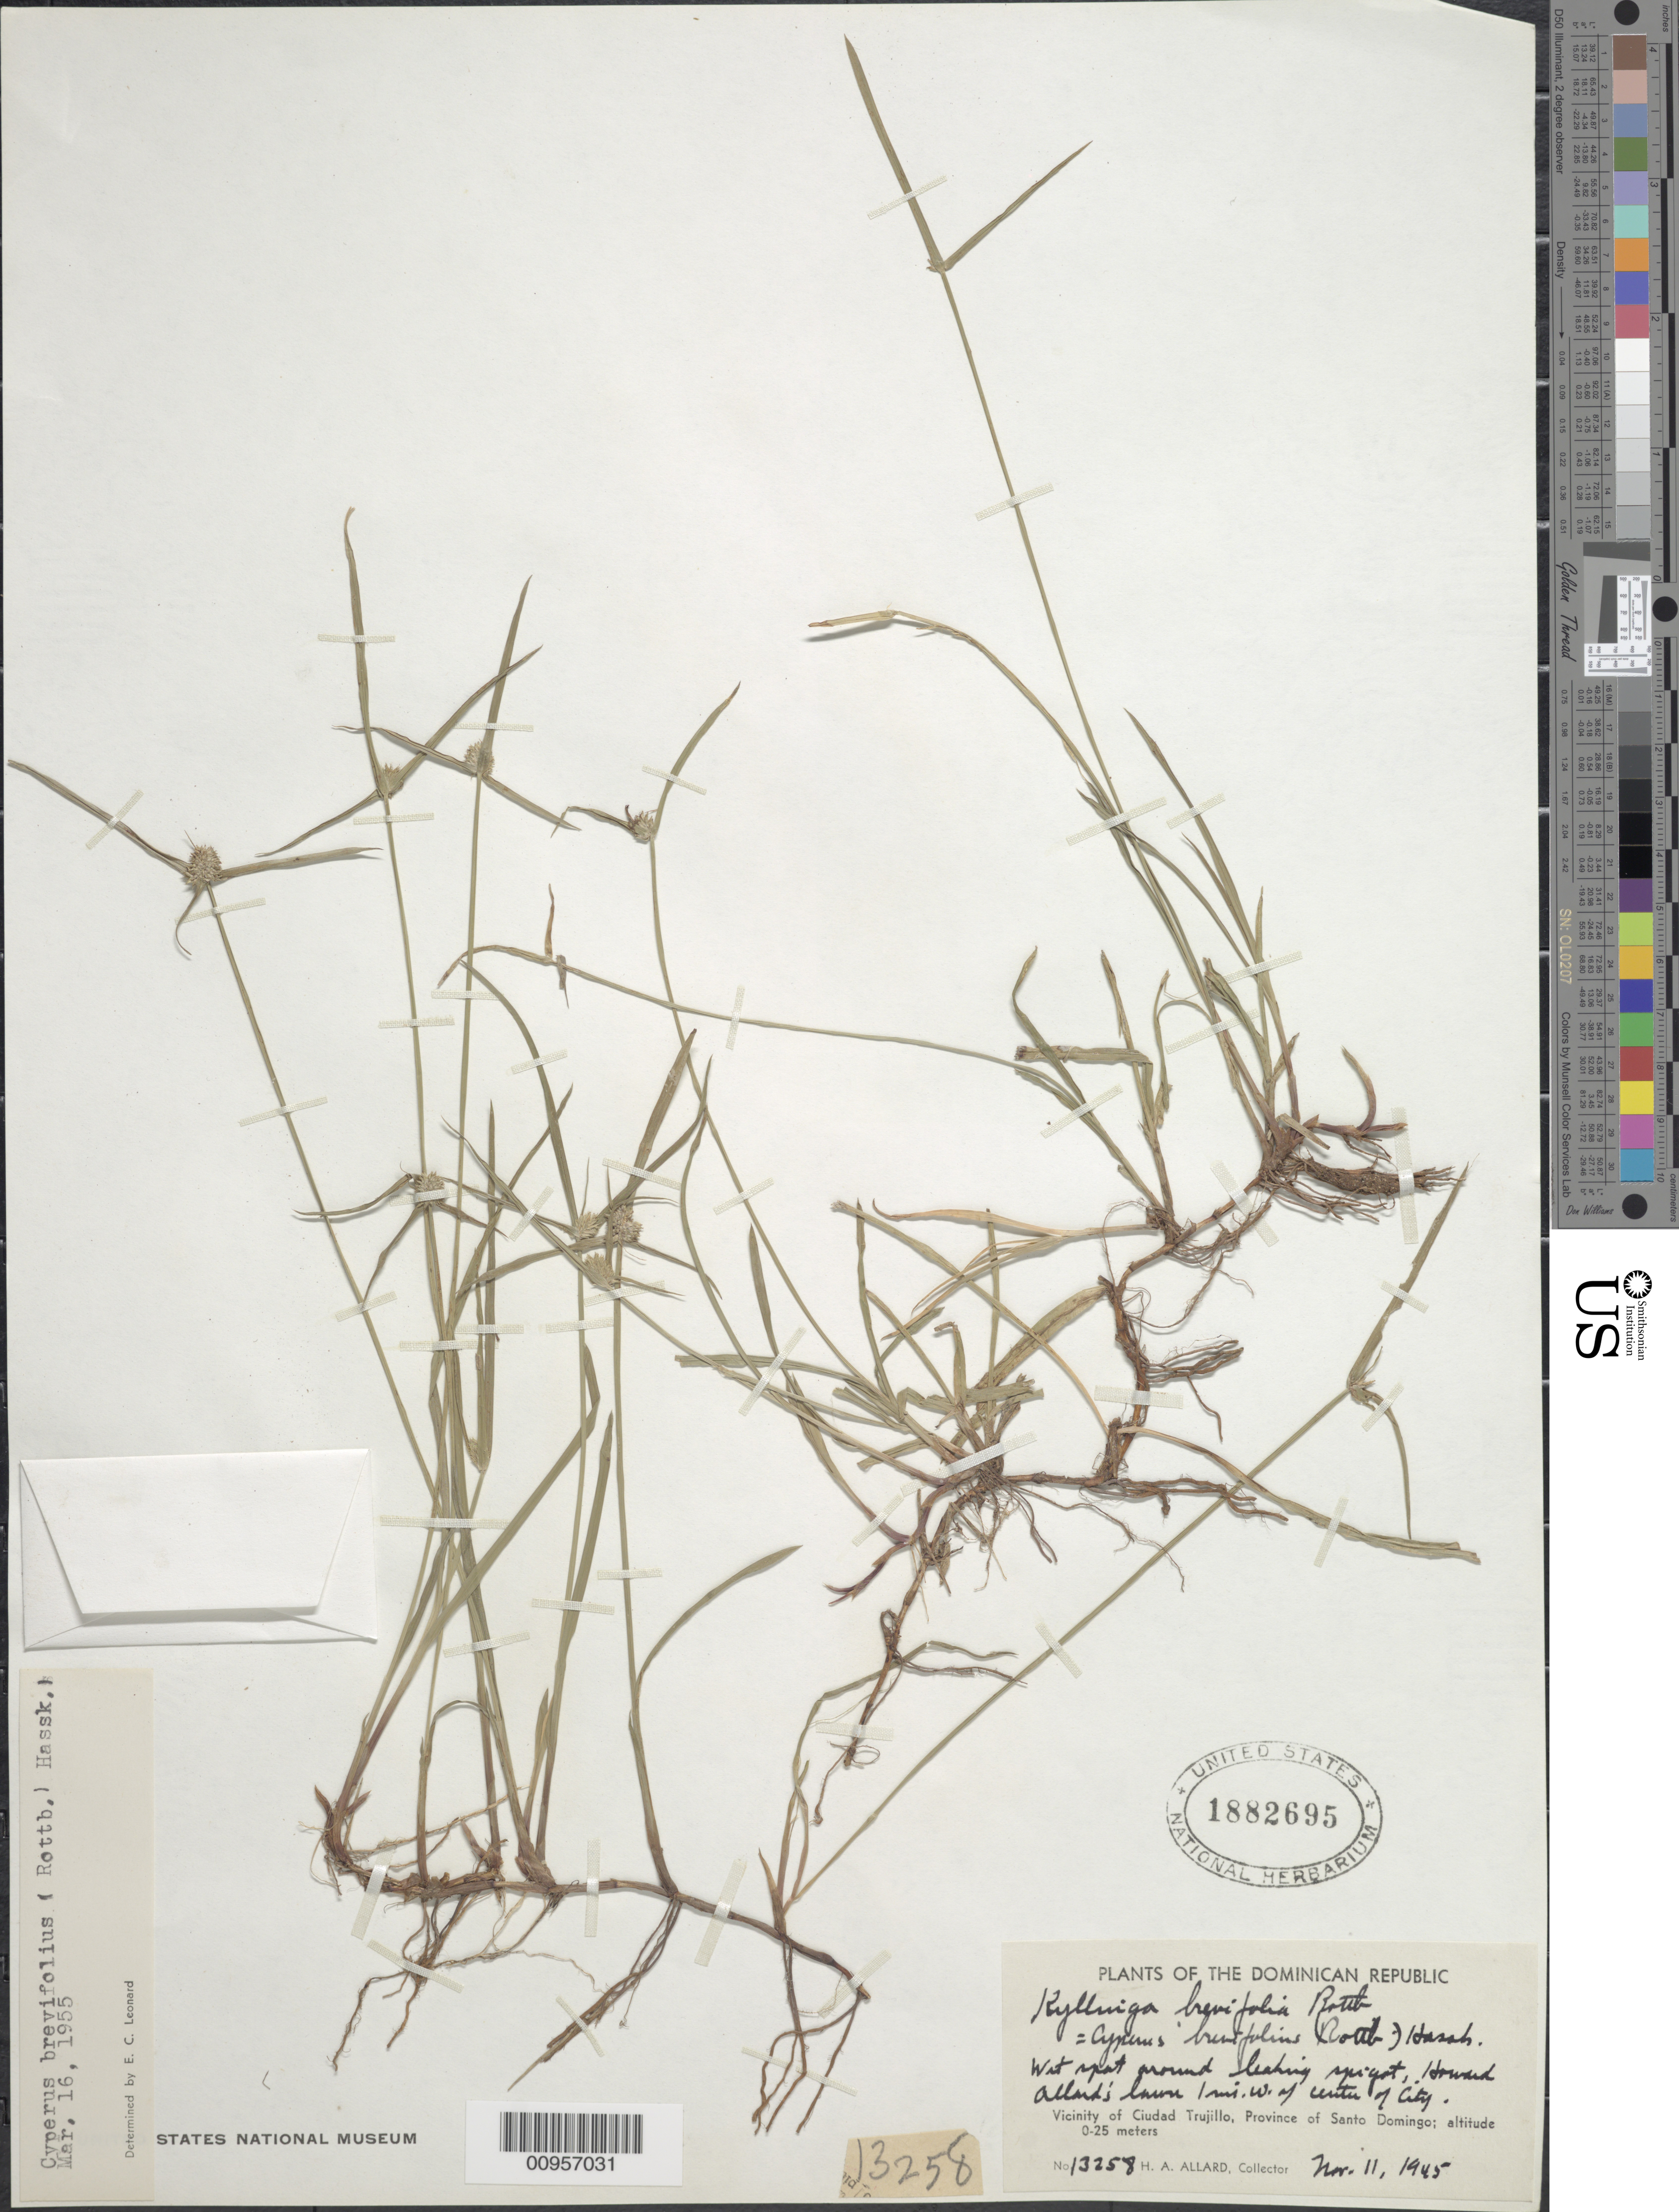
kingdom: Plantae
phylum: Tracheophyta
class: Liliopsida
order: Poales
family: Cyperaceae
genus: Cyperus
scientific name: Cyperus brevifolius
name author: (Rottb.) Hassk.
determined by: Strong, M. T., (US), Smithsonian Institution - National Museum of Natural History (UNITED STATES)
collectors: A. H. Allard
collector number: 13258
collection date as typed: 11 Nov 1945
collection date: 1945-11-11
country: Dominican Republic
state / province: Santo Domingo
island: Hispaniola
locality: Vicinity of Ciudad Trujillo, Howard Allard's lawn, 1 mile W of center of city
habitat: Wet spot ground leaking spigot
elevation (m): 0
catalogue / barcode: US 1882695